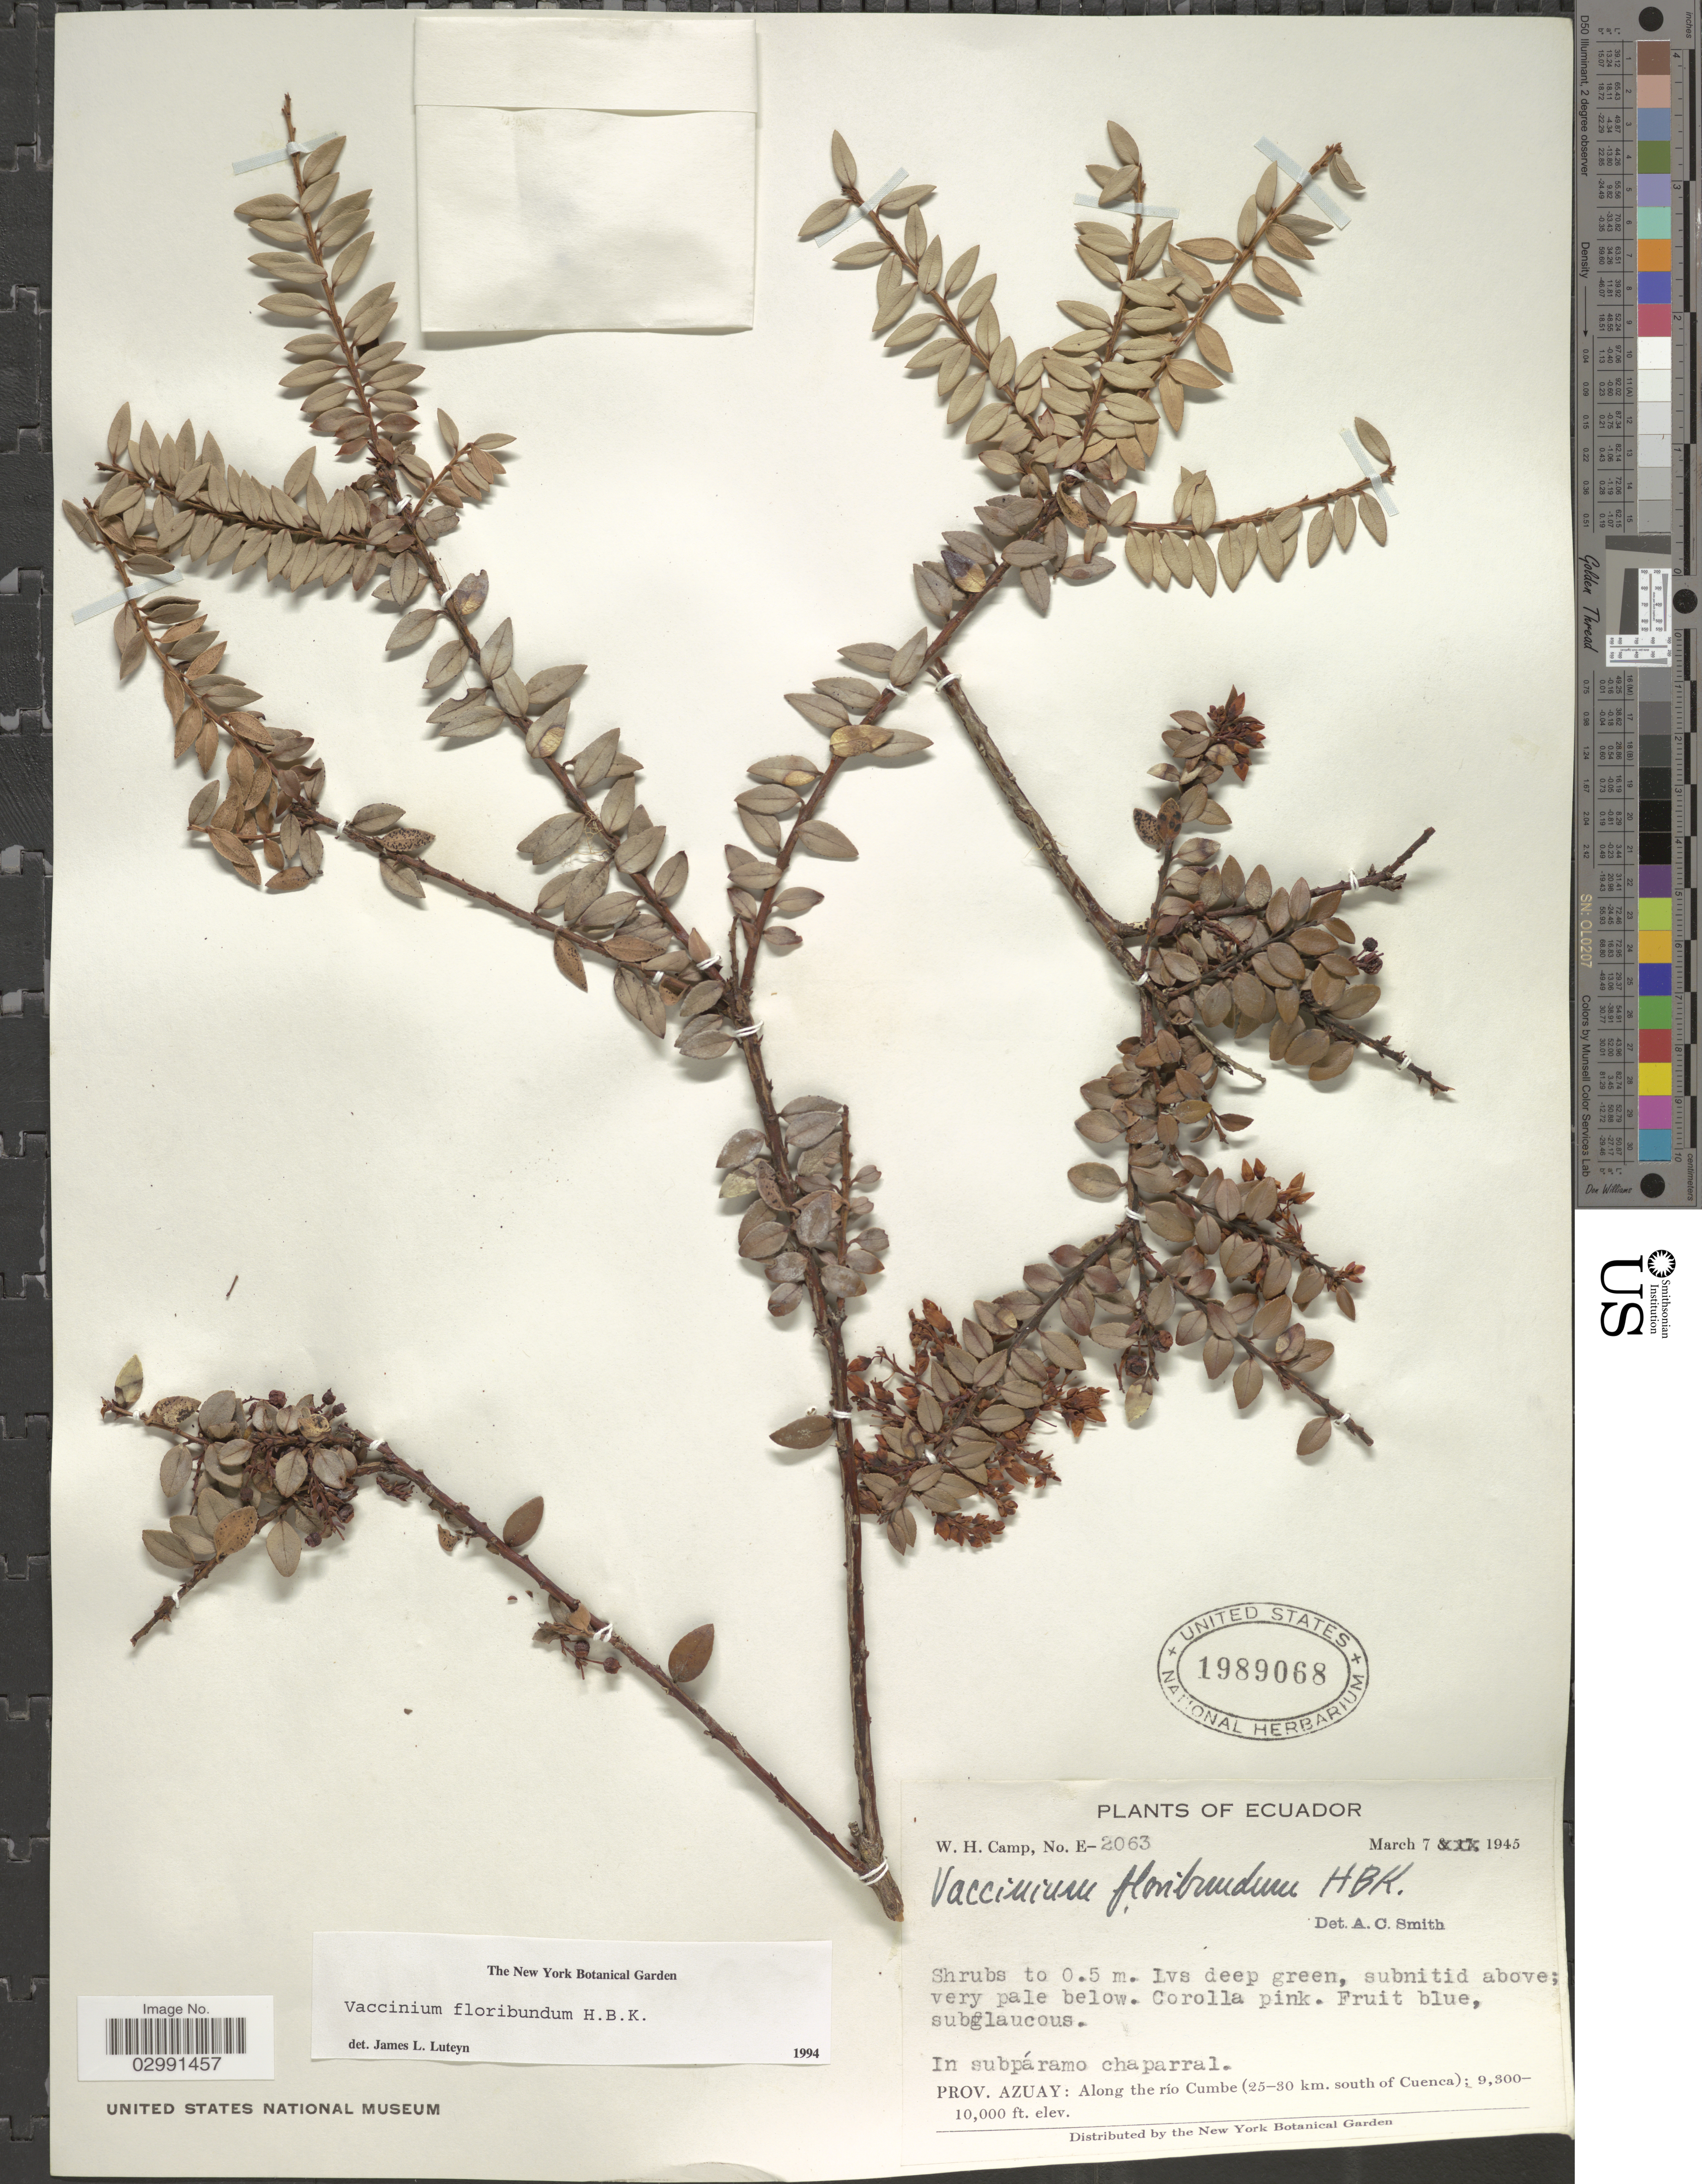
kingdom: Plantae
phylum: Tracheophyta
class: Magnoliopsida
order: Ericales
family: Ericaceae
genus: Vaccinium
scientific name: Vaccinium floribundum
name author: Kunth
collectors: W. H. Camp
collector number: E-2063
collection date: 1945-03-07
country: Ecuador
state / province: Azuay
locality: In subpáramo chaparral. Along the río Cumbe (25-30 km. south of Cuenca).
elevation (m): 2835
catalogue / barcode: US 1989068